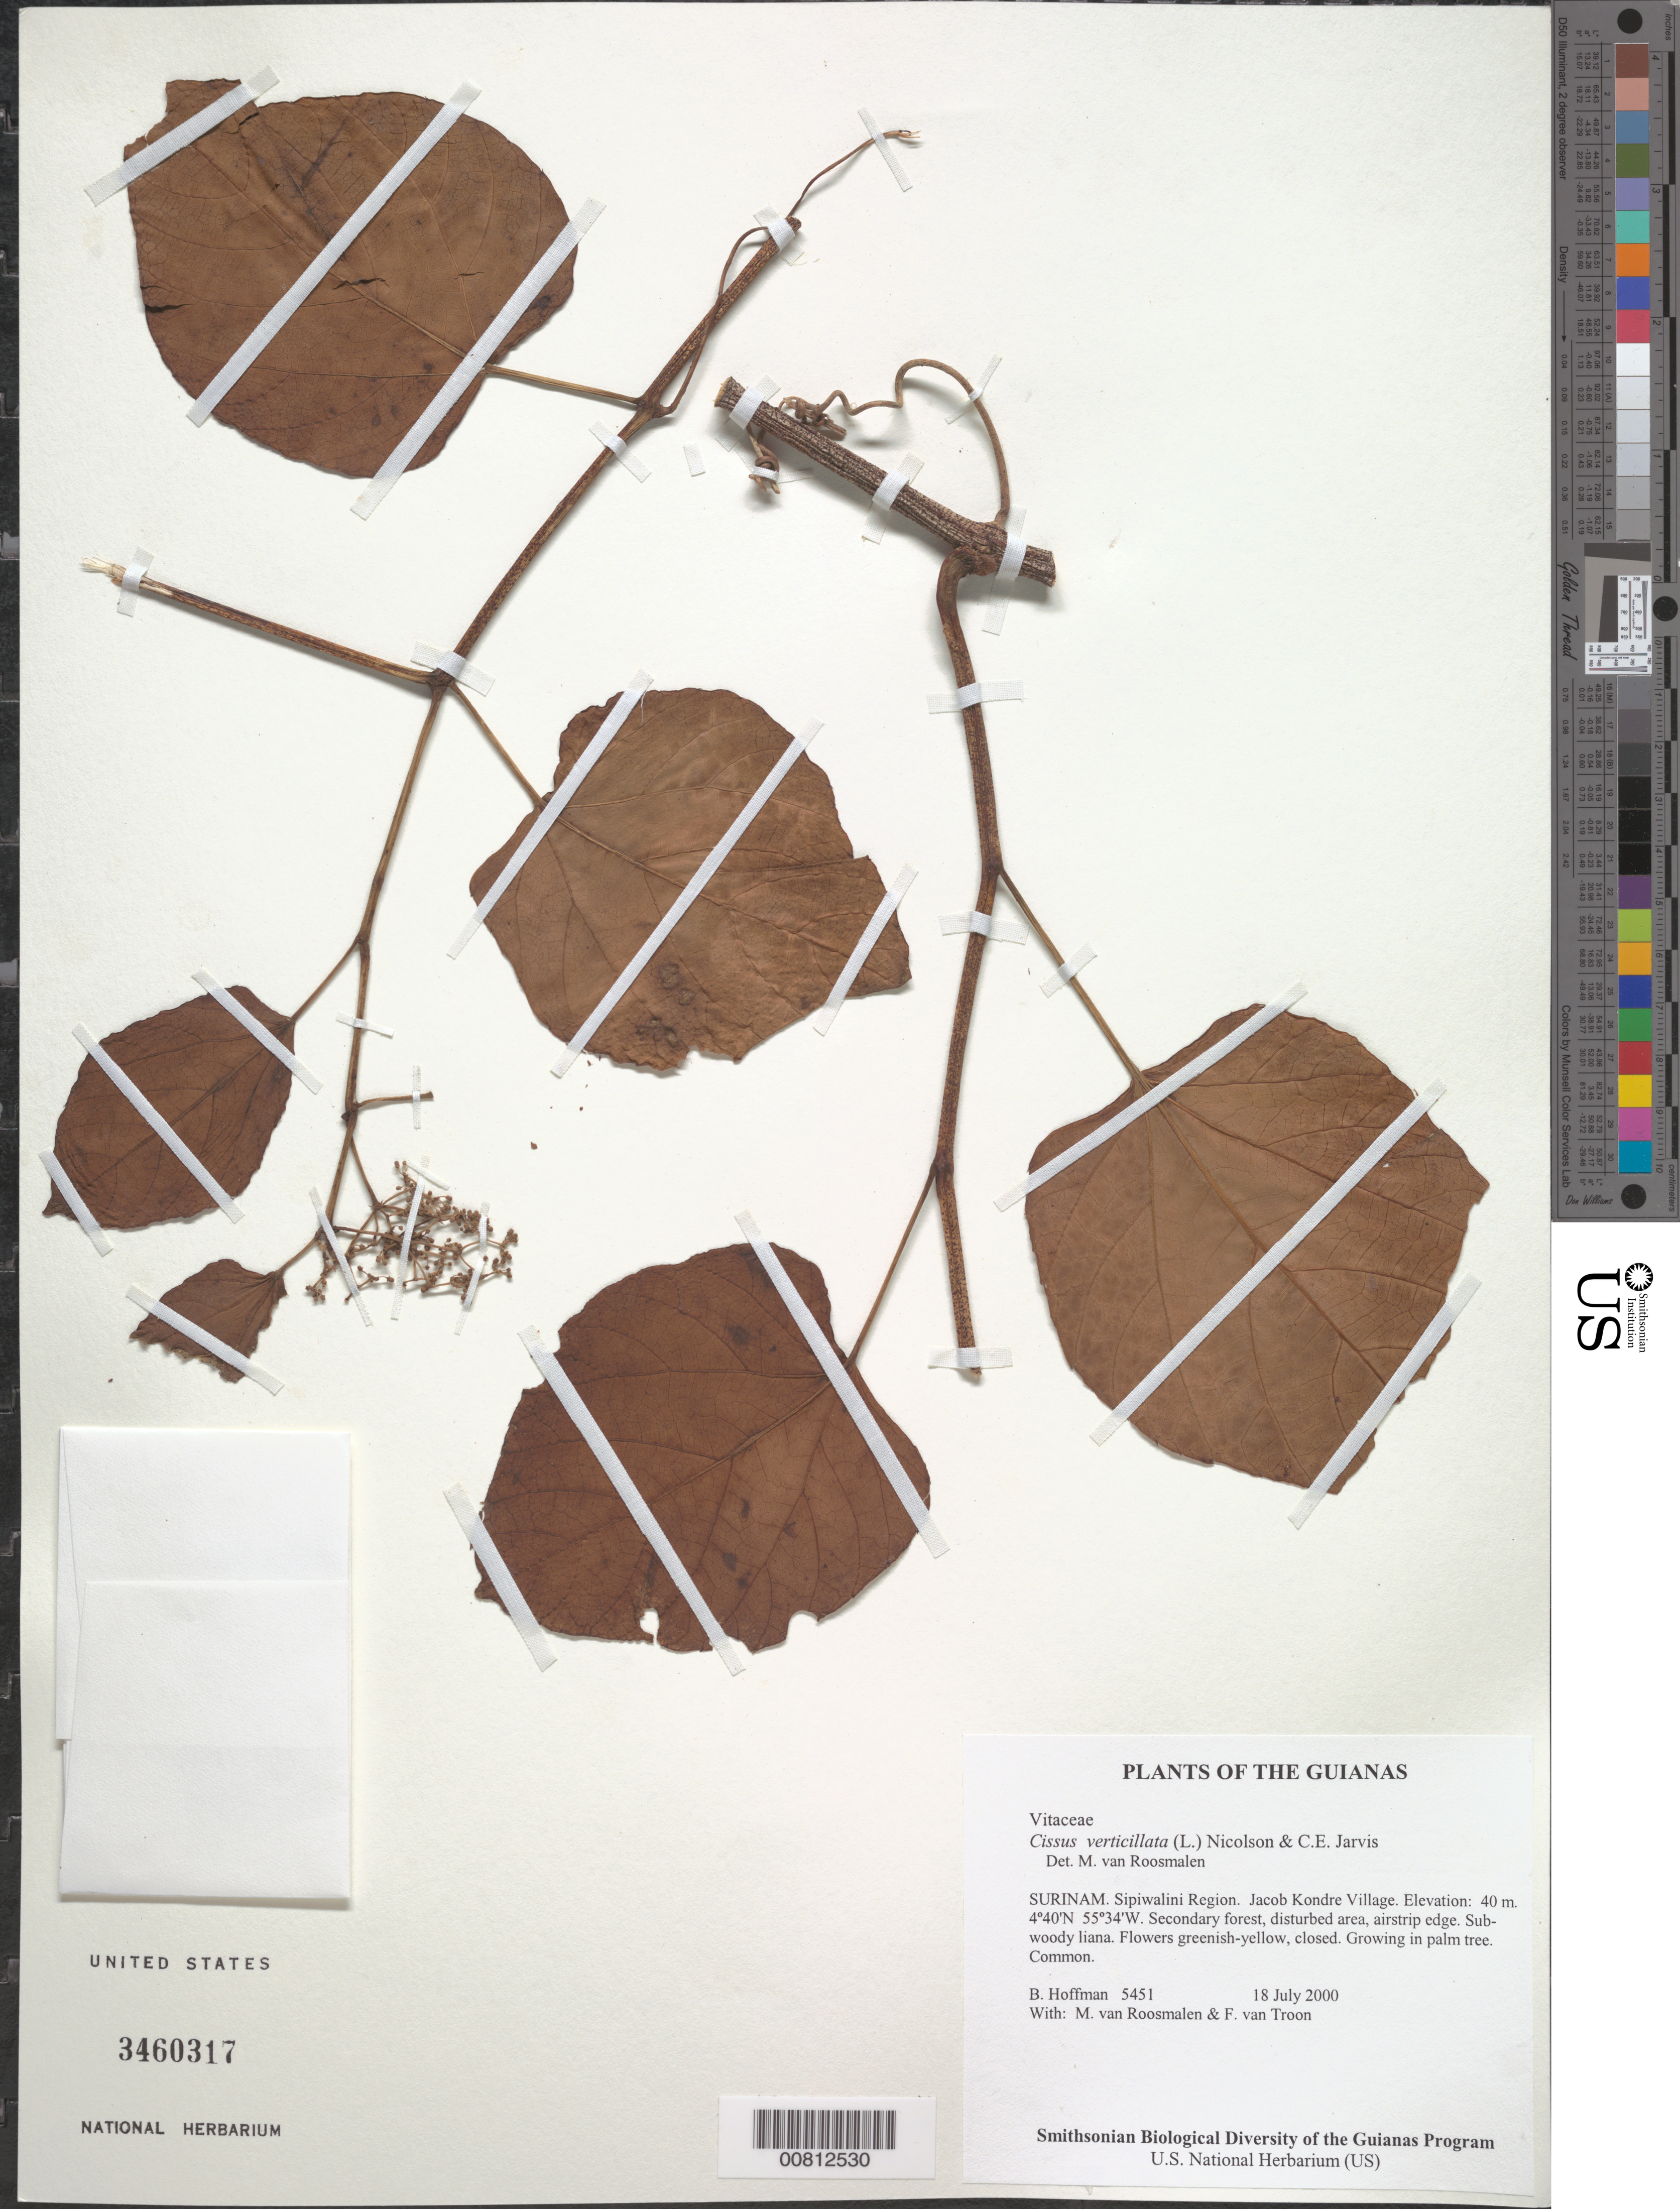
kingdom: Plantae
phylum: Tracheophyta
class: Magnoliopsida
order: Vitales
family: Vitaceae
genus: Cissus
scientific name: Cissus verticillata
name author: (L.) Nicolson & C.E. Jarvis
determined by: Roosmalen, M. van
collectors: B. Hoffman, M. Roosmalen & F. Van Troon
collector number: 5451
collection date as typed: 18 July 2000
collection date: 2000-07-18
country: Suriname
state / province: Sipaliwini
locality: Jacob Kondre Village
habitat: Secondary forest, disturbed area, airstrip edge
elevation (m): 40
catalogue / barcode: US 3460317